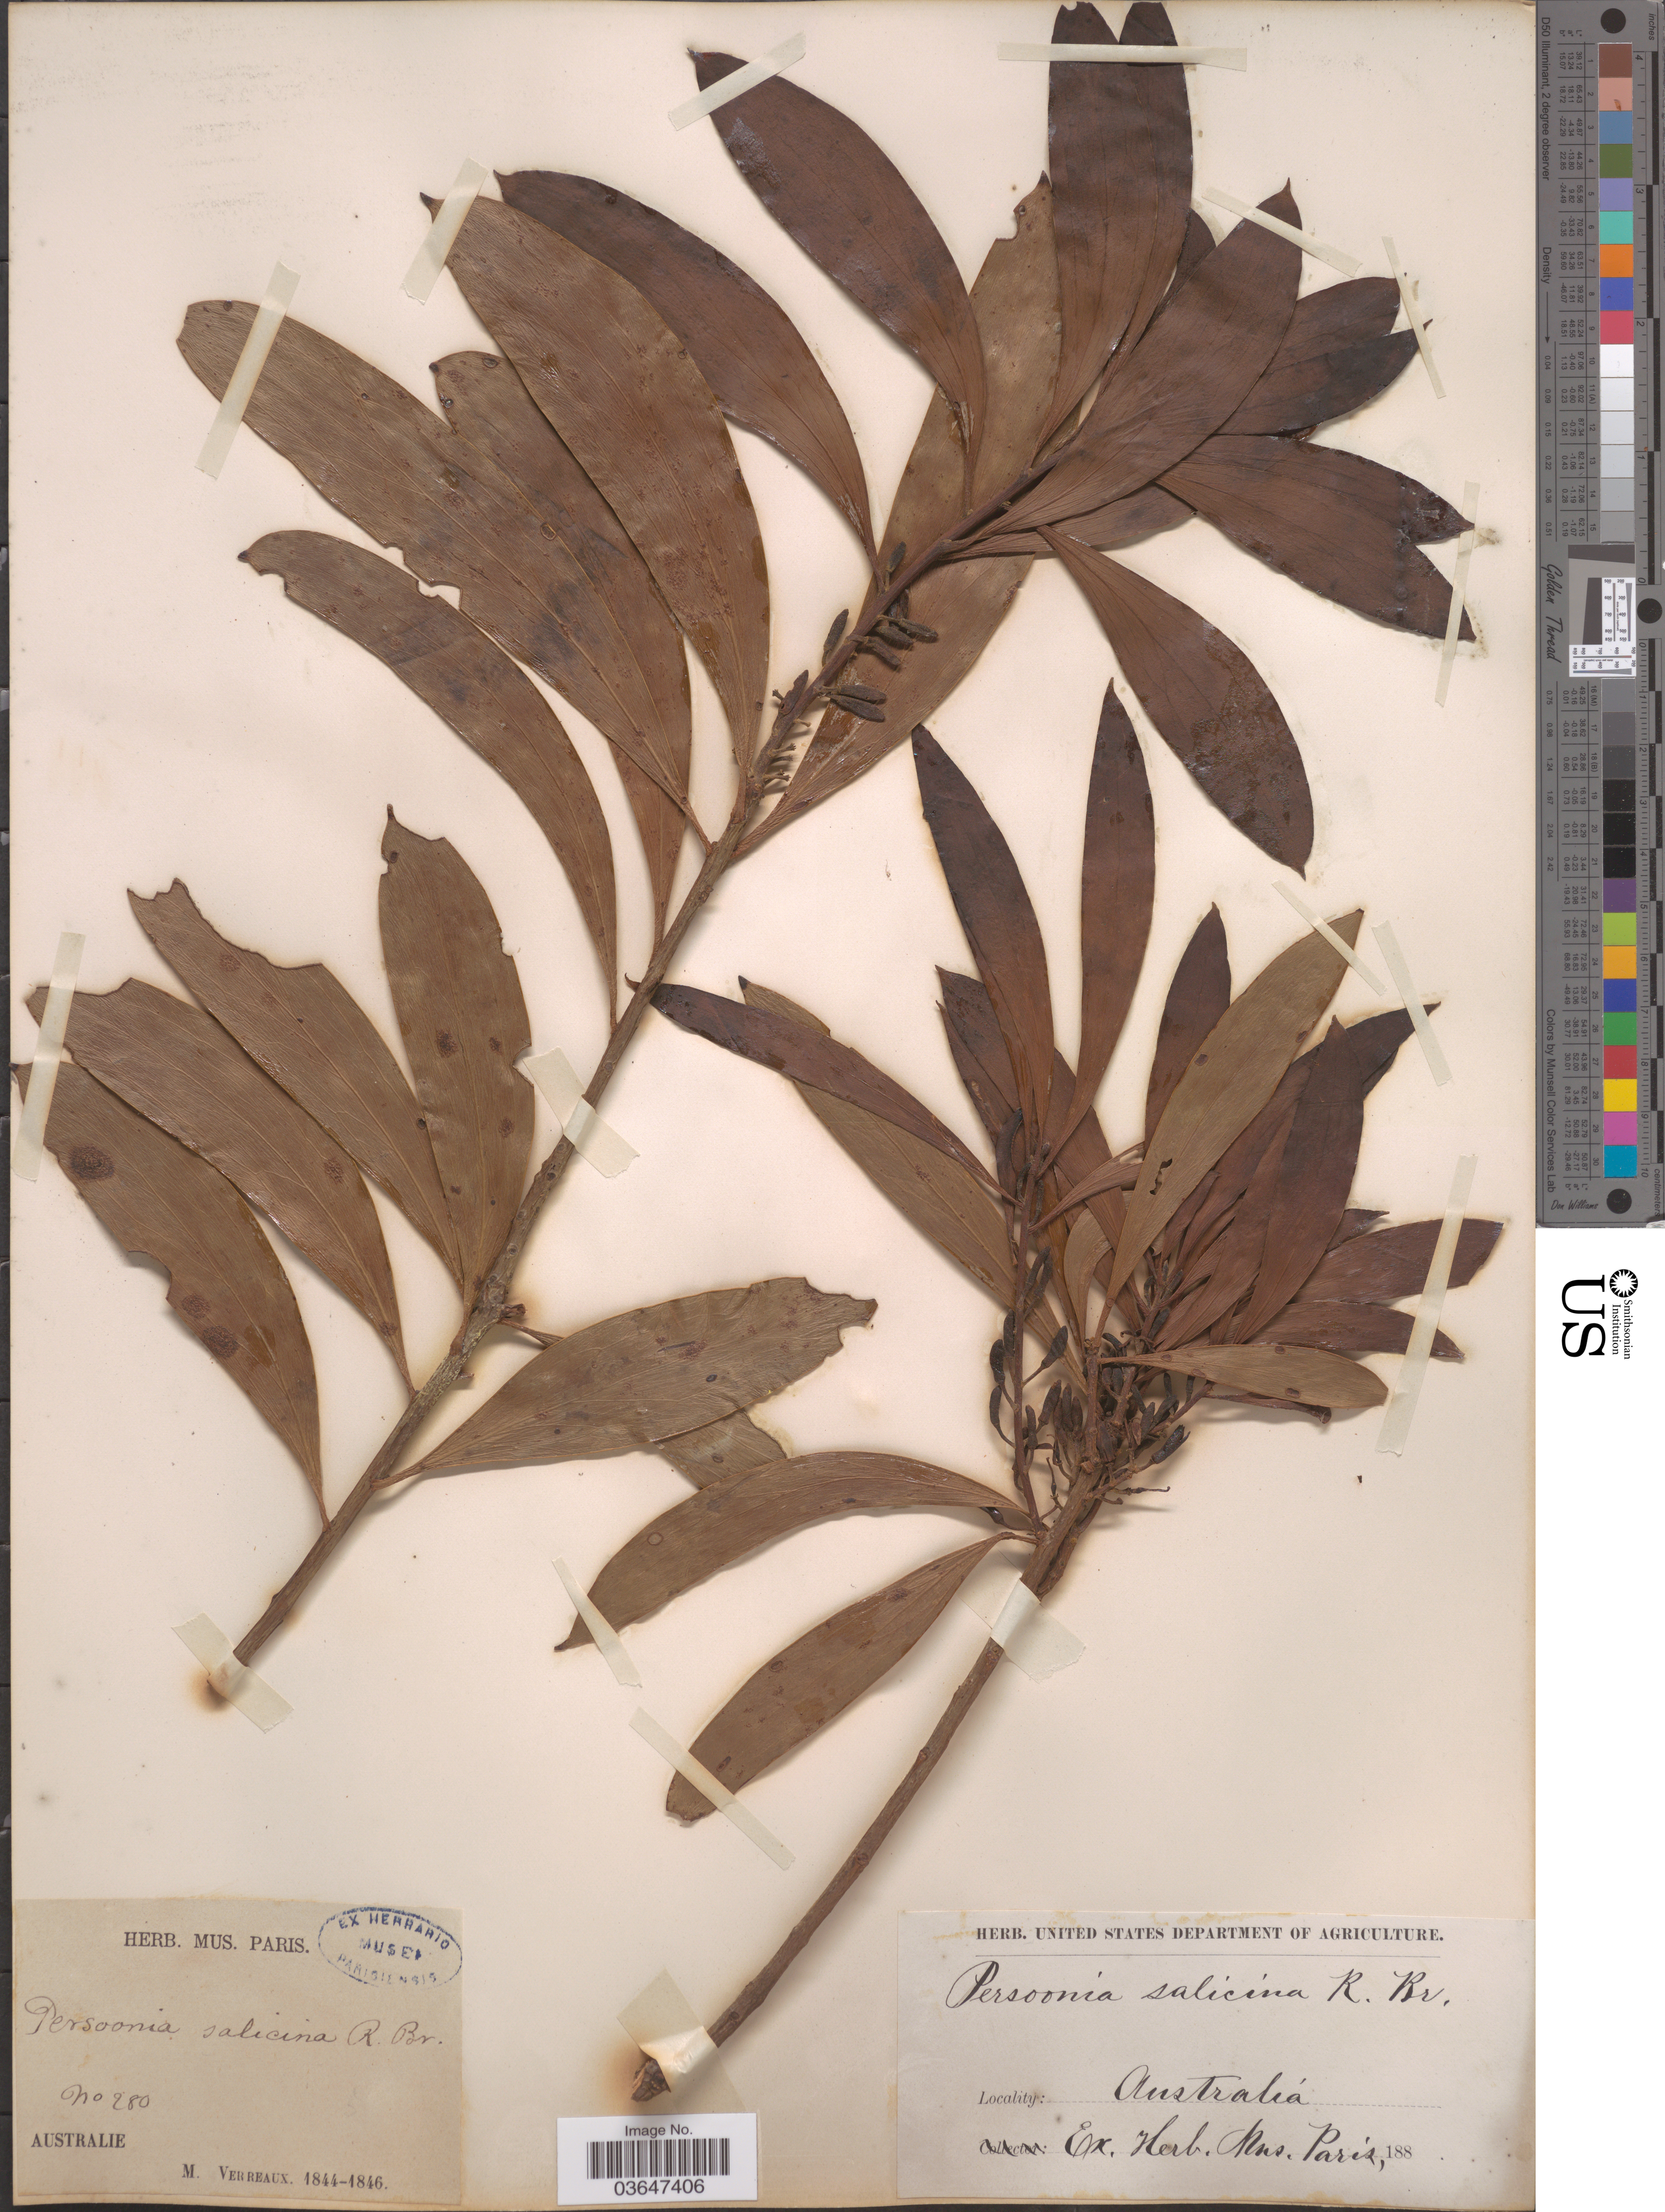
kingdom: Plantae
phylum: Tracheophyta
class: Magnoliopsida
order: Proteales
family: Proteaceae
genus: Persoonia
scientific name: Persoonia levis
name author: (Cav.) Domin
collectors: M. Verreaux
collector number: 280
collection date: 1844/1846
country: Australia